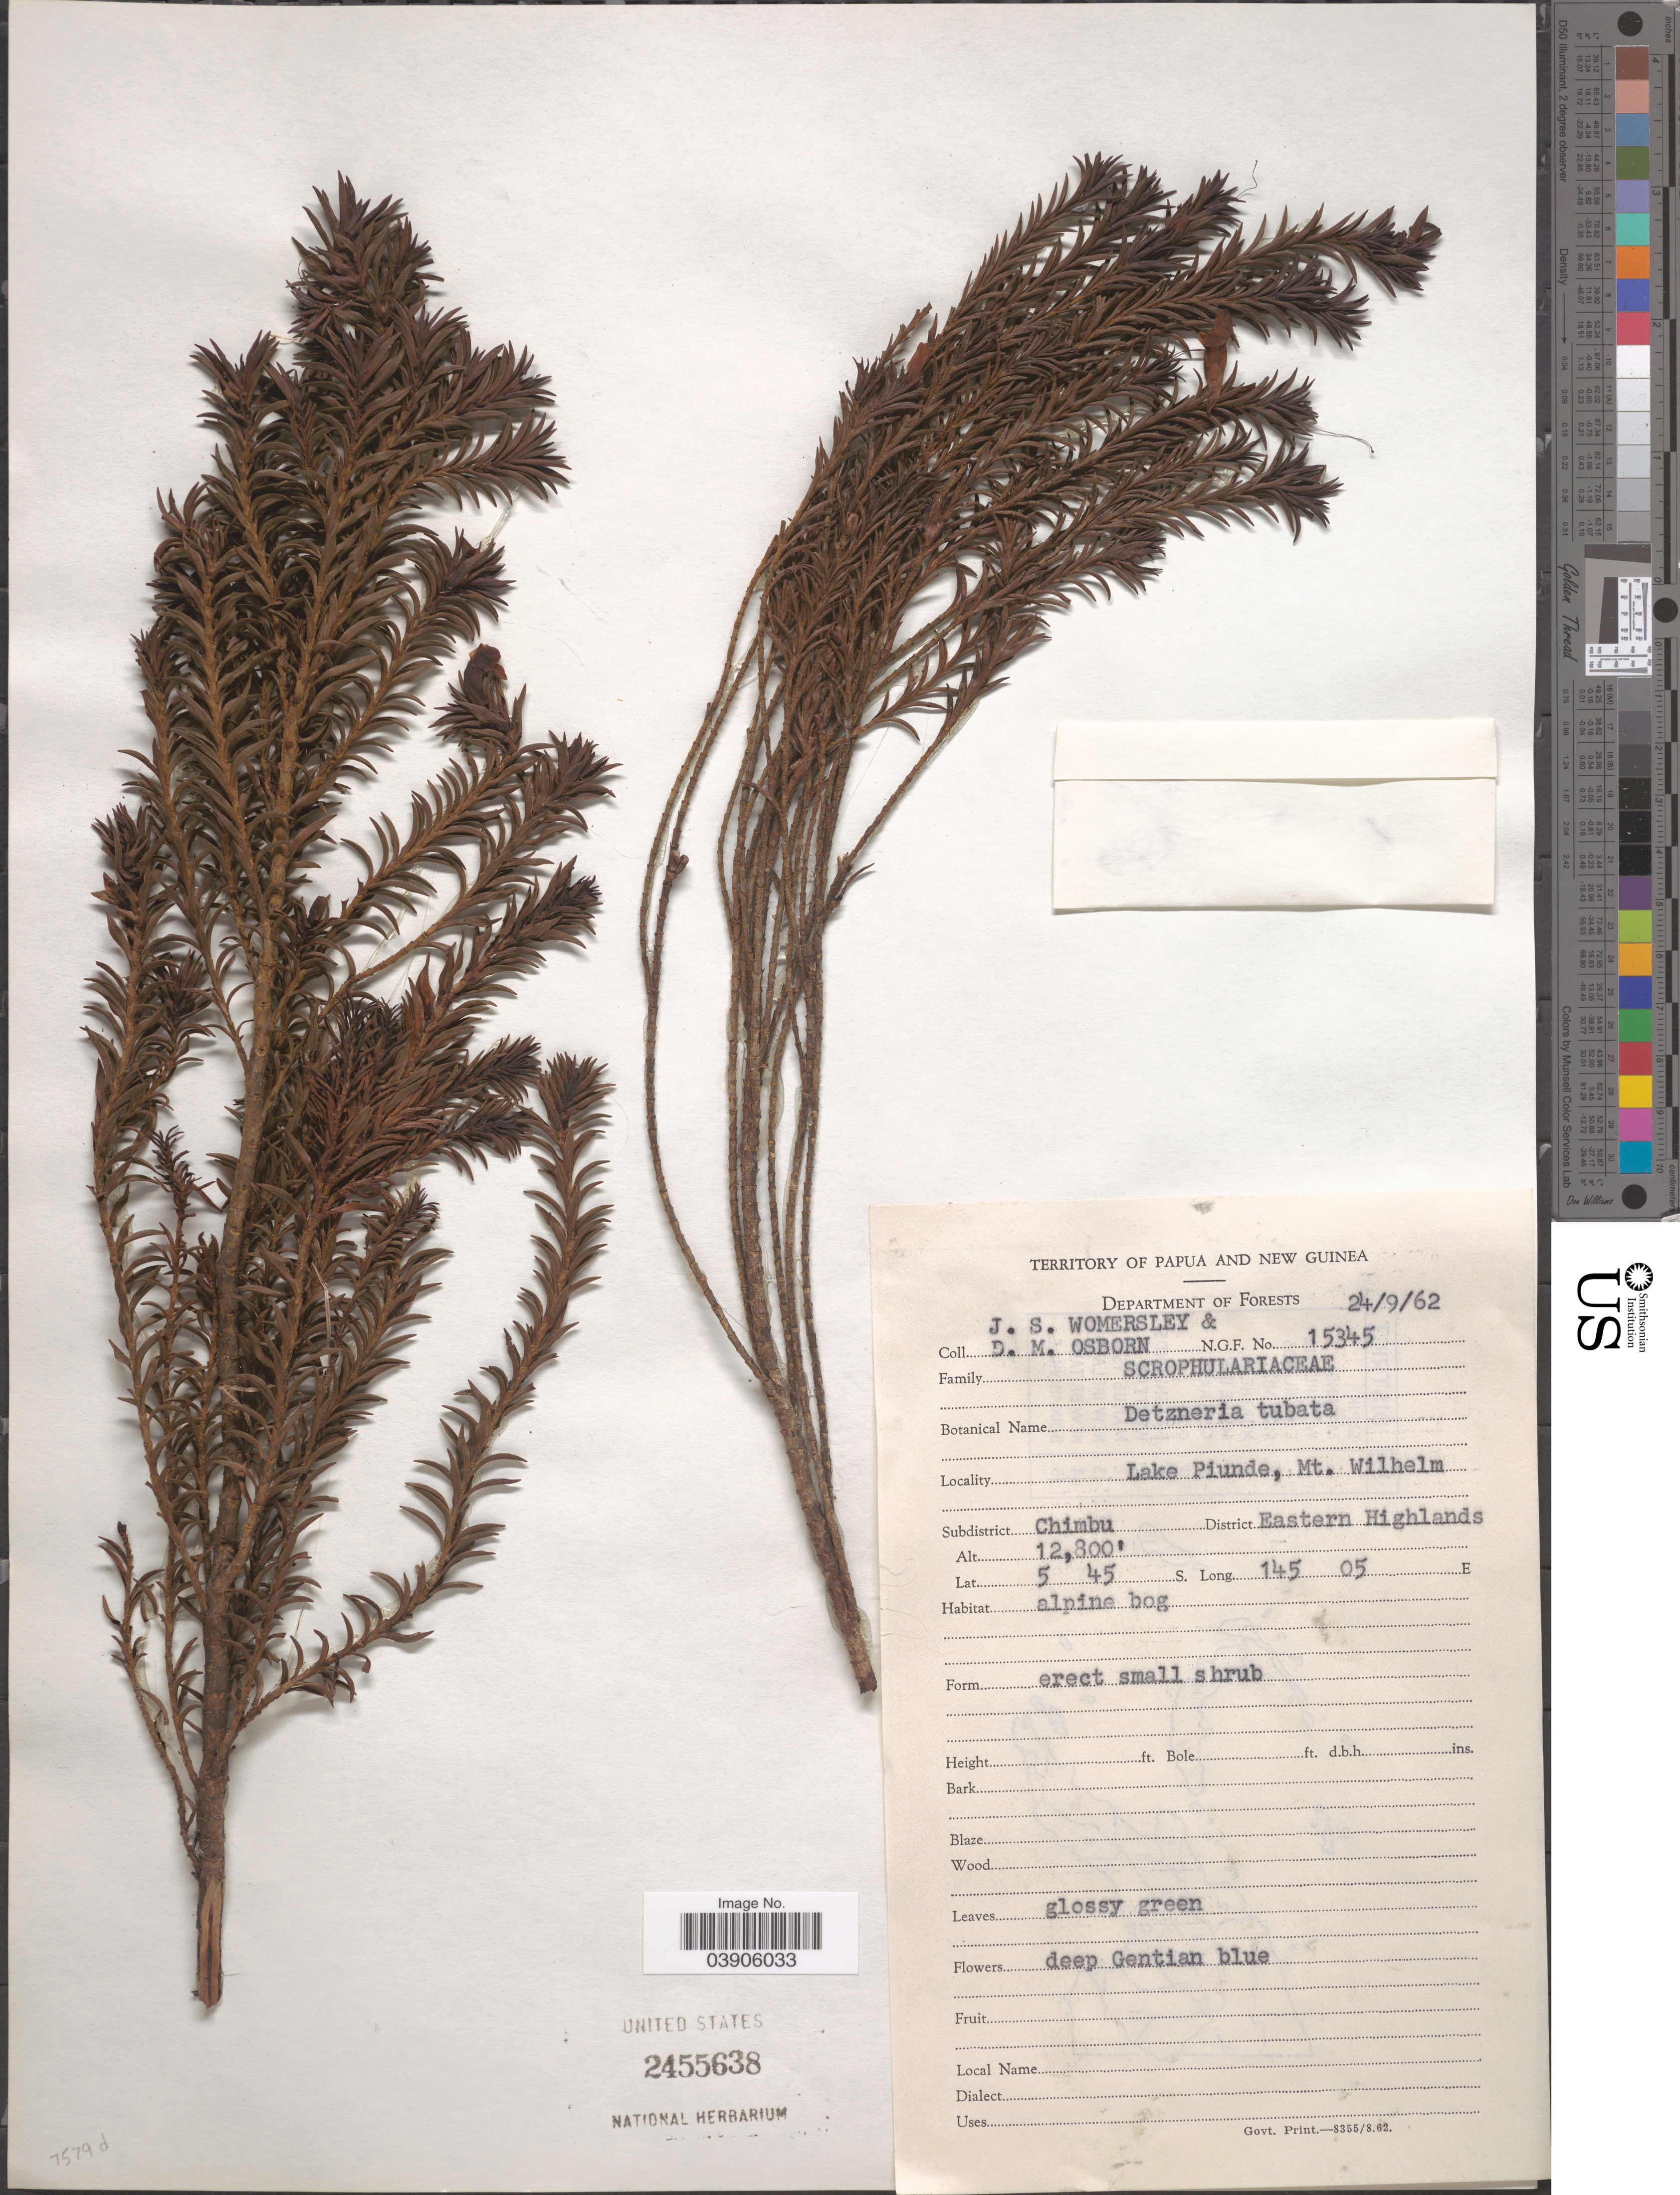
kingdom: Plantae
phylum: Tracheophyta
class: Magnoliopsida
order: Lamiales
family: Plantaginaceae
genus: Detzneria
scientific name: Detzneria tubata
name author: Diels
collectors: J. S. Womersley & D. Osborne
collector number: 15345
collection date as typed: Transcribed d/m/y: 24/9/62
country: Papua New Guinea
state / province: Chimbu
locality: Territory of Papua and New Guinea. Lake Piunde, Mt. Wilhelm. Subdistrict Chimbu. District Eastern Highlands.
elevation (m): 3901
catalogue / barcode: US 2455638